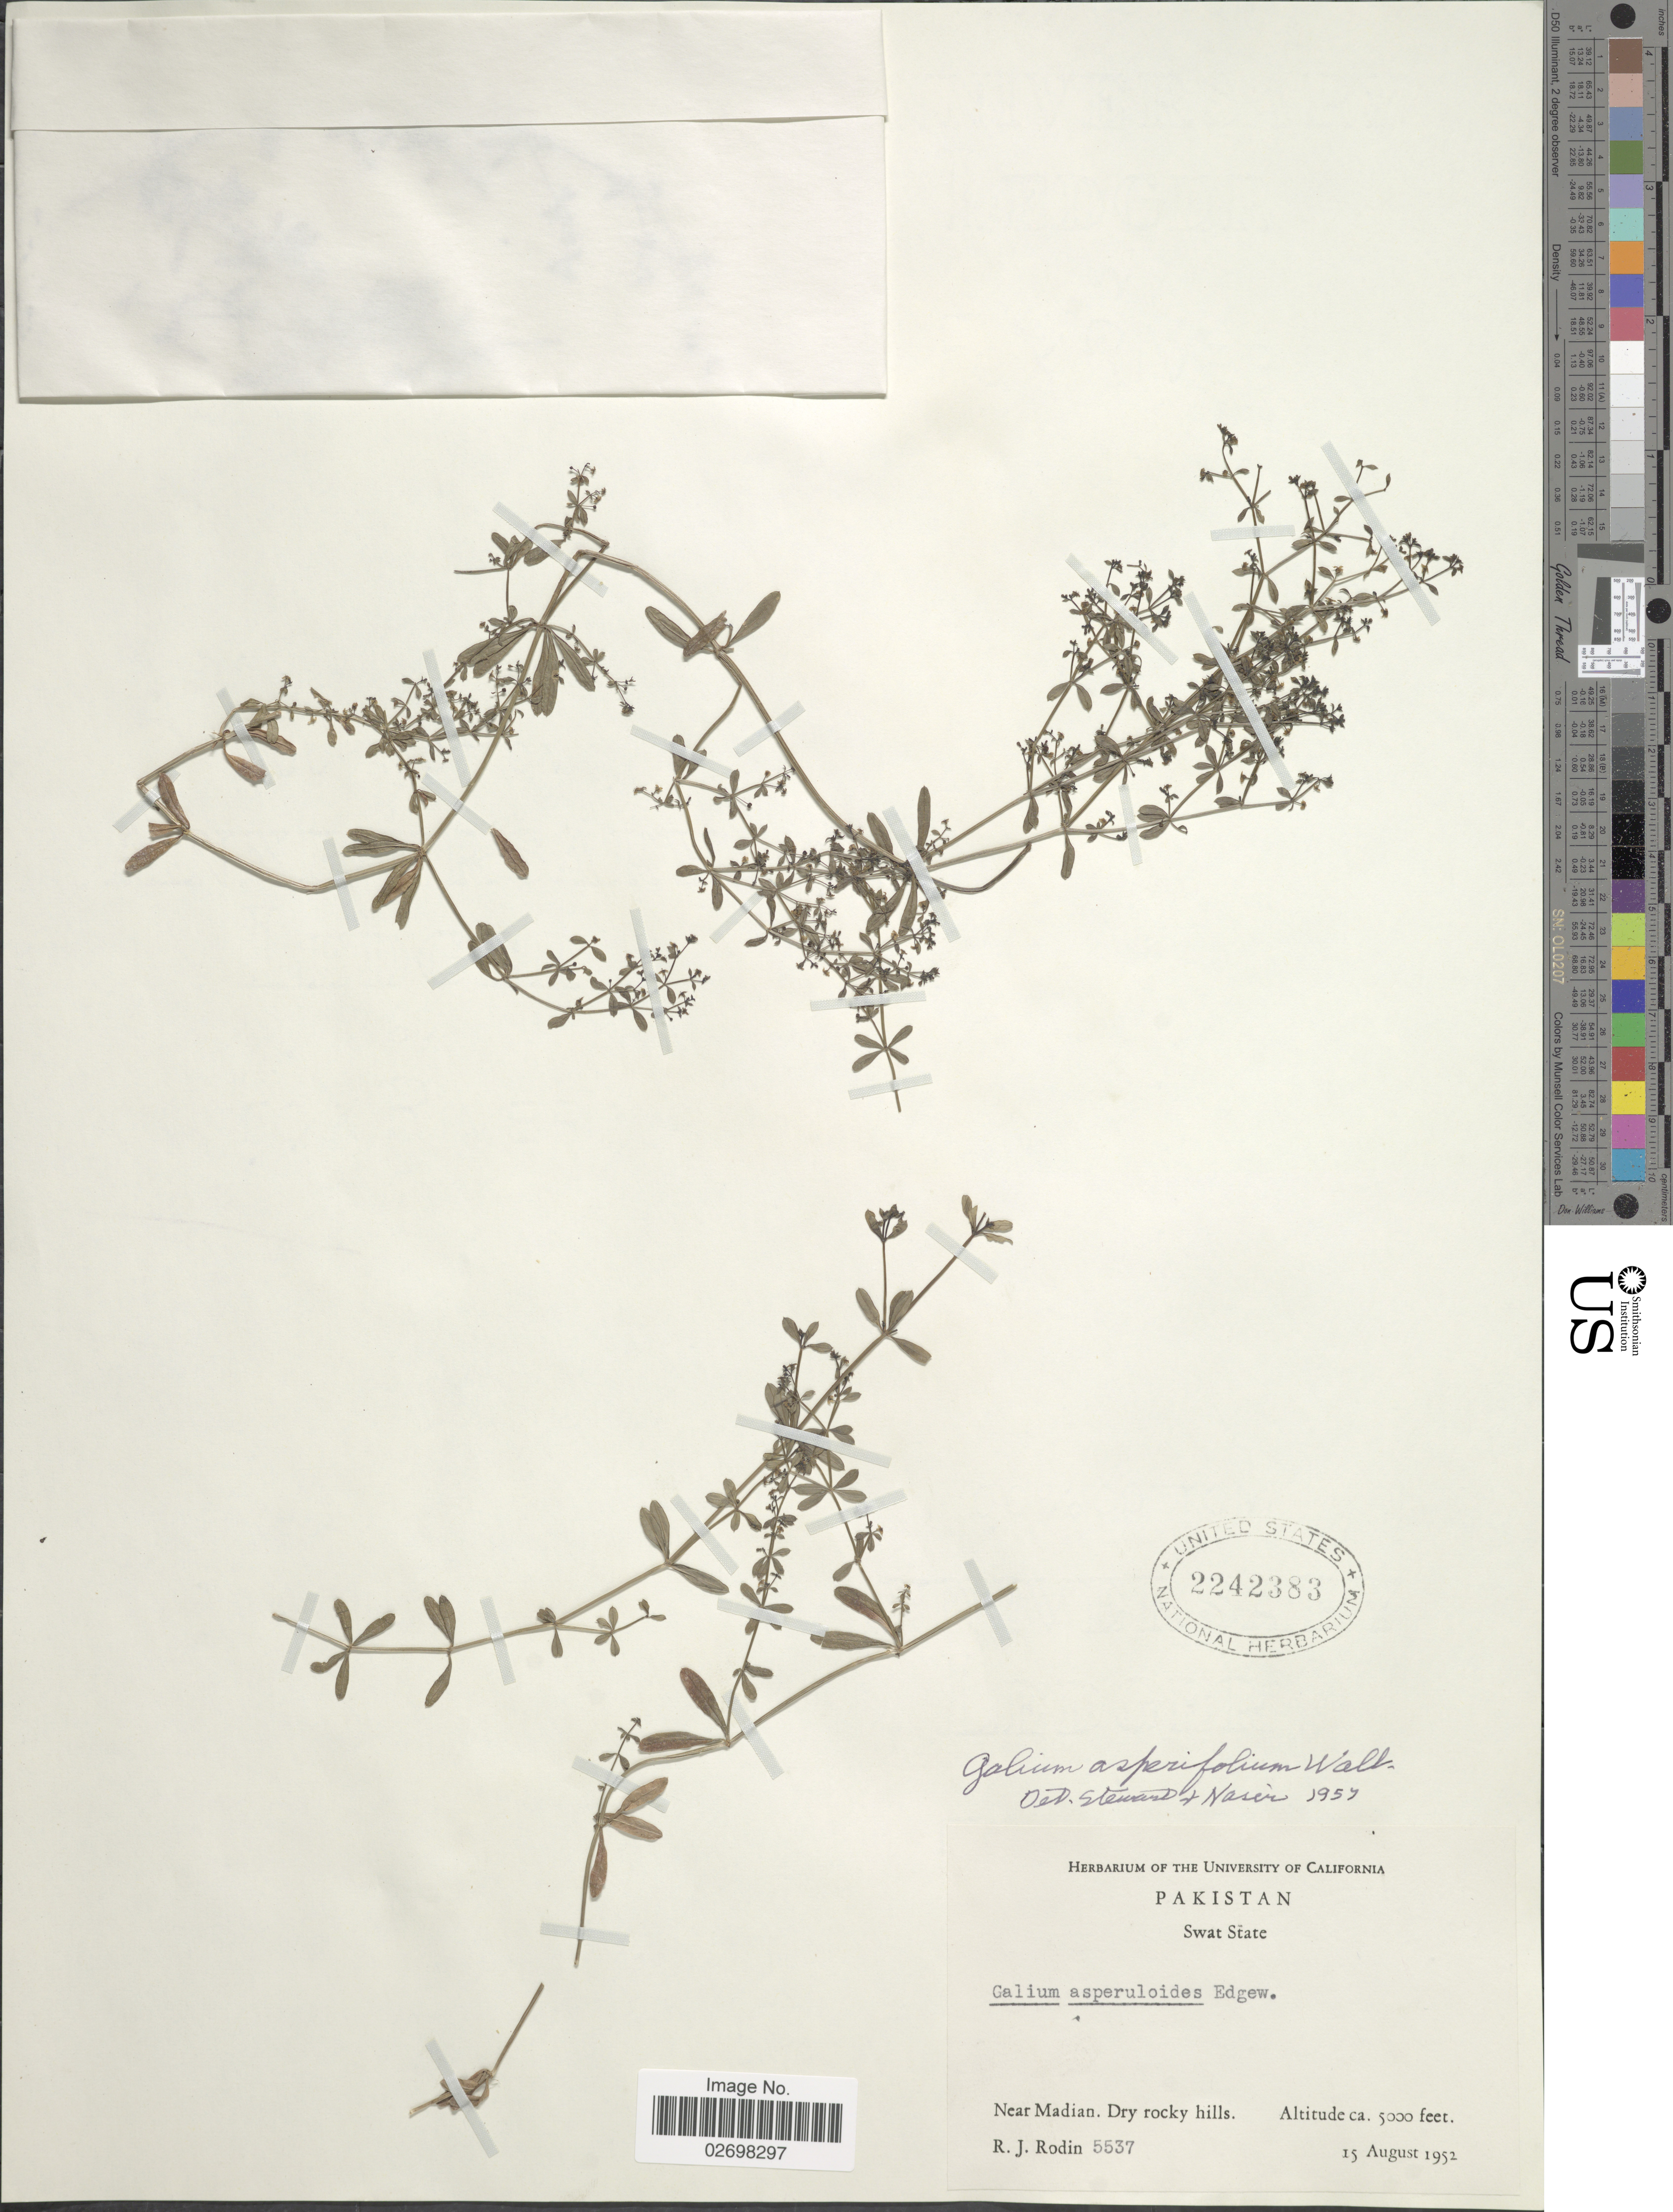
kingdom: Plantae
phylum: Tracheophyta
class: Magnoliopsida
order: Gentianales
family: Rubiaceae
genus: Galium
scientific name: Galium asperifolium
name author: Wall.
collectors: R. J. Rodin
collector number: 5537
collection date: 1952-08-15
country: Pakistan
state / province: Khyber Pakhtunkhwa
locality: Swat State, Near Madian. Dry rocky hills.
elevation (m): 1524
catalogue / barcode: US 2242383